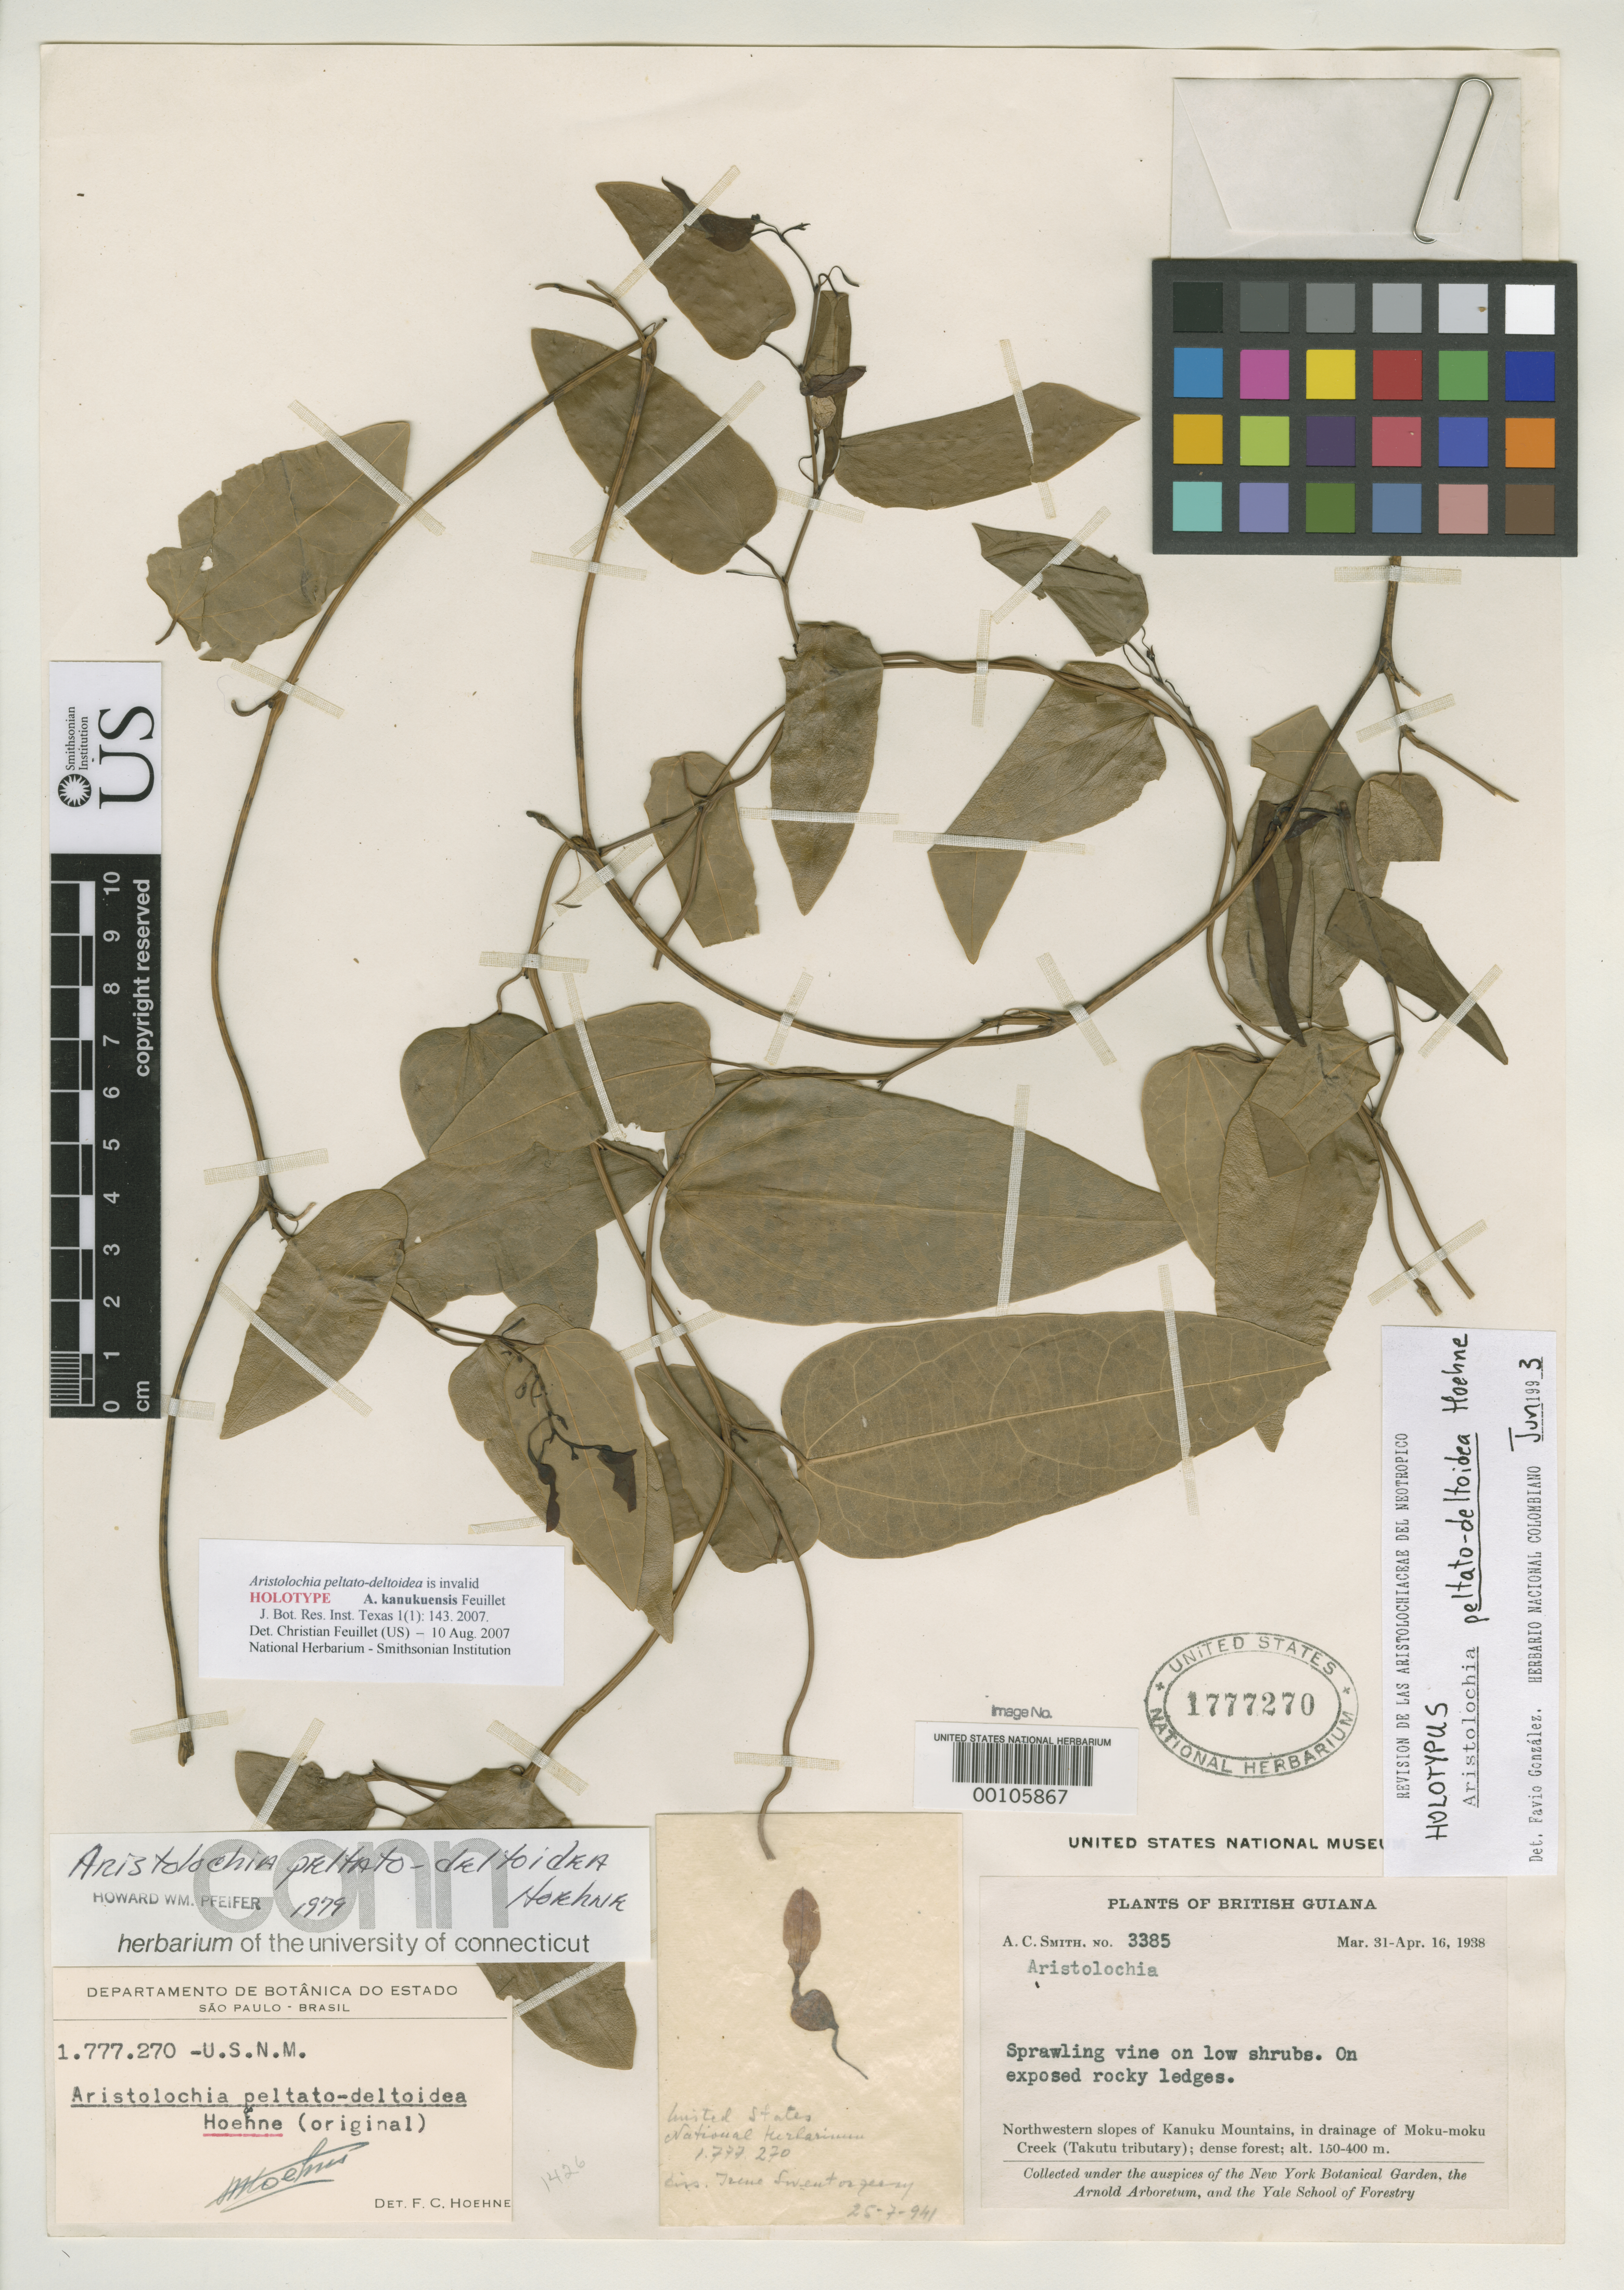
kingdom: Plantae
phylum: Tracheophyta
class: Magnoliopsida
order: Piperales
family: Aristolochiaceae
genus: Aristolochia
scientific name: Aristolochia kanukuensis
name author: Feuillet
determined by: Feuillet, C.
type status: Holotype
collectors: A. C. Smith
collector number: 3385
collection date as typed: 31 Mar 1938 to 16 Apr 1938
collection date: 1938-03-31/1938-04-16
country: Guyana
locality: Northwestern slopes of Kanuku Mountains, in drainage of Moku-moku Creek (Takutu Tributary).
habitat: Dense forest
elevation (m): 150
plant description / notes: Based on Aristolochia peltato-deltoidea Hoehne, nom. inval. (published without Latin diagn. or descr.), Fl. Bras. Merid. 15(2): 102-103, tab. 75 (1942).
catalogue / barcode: US 1777270